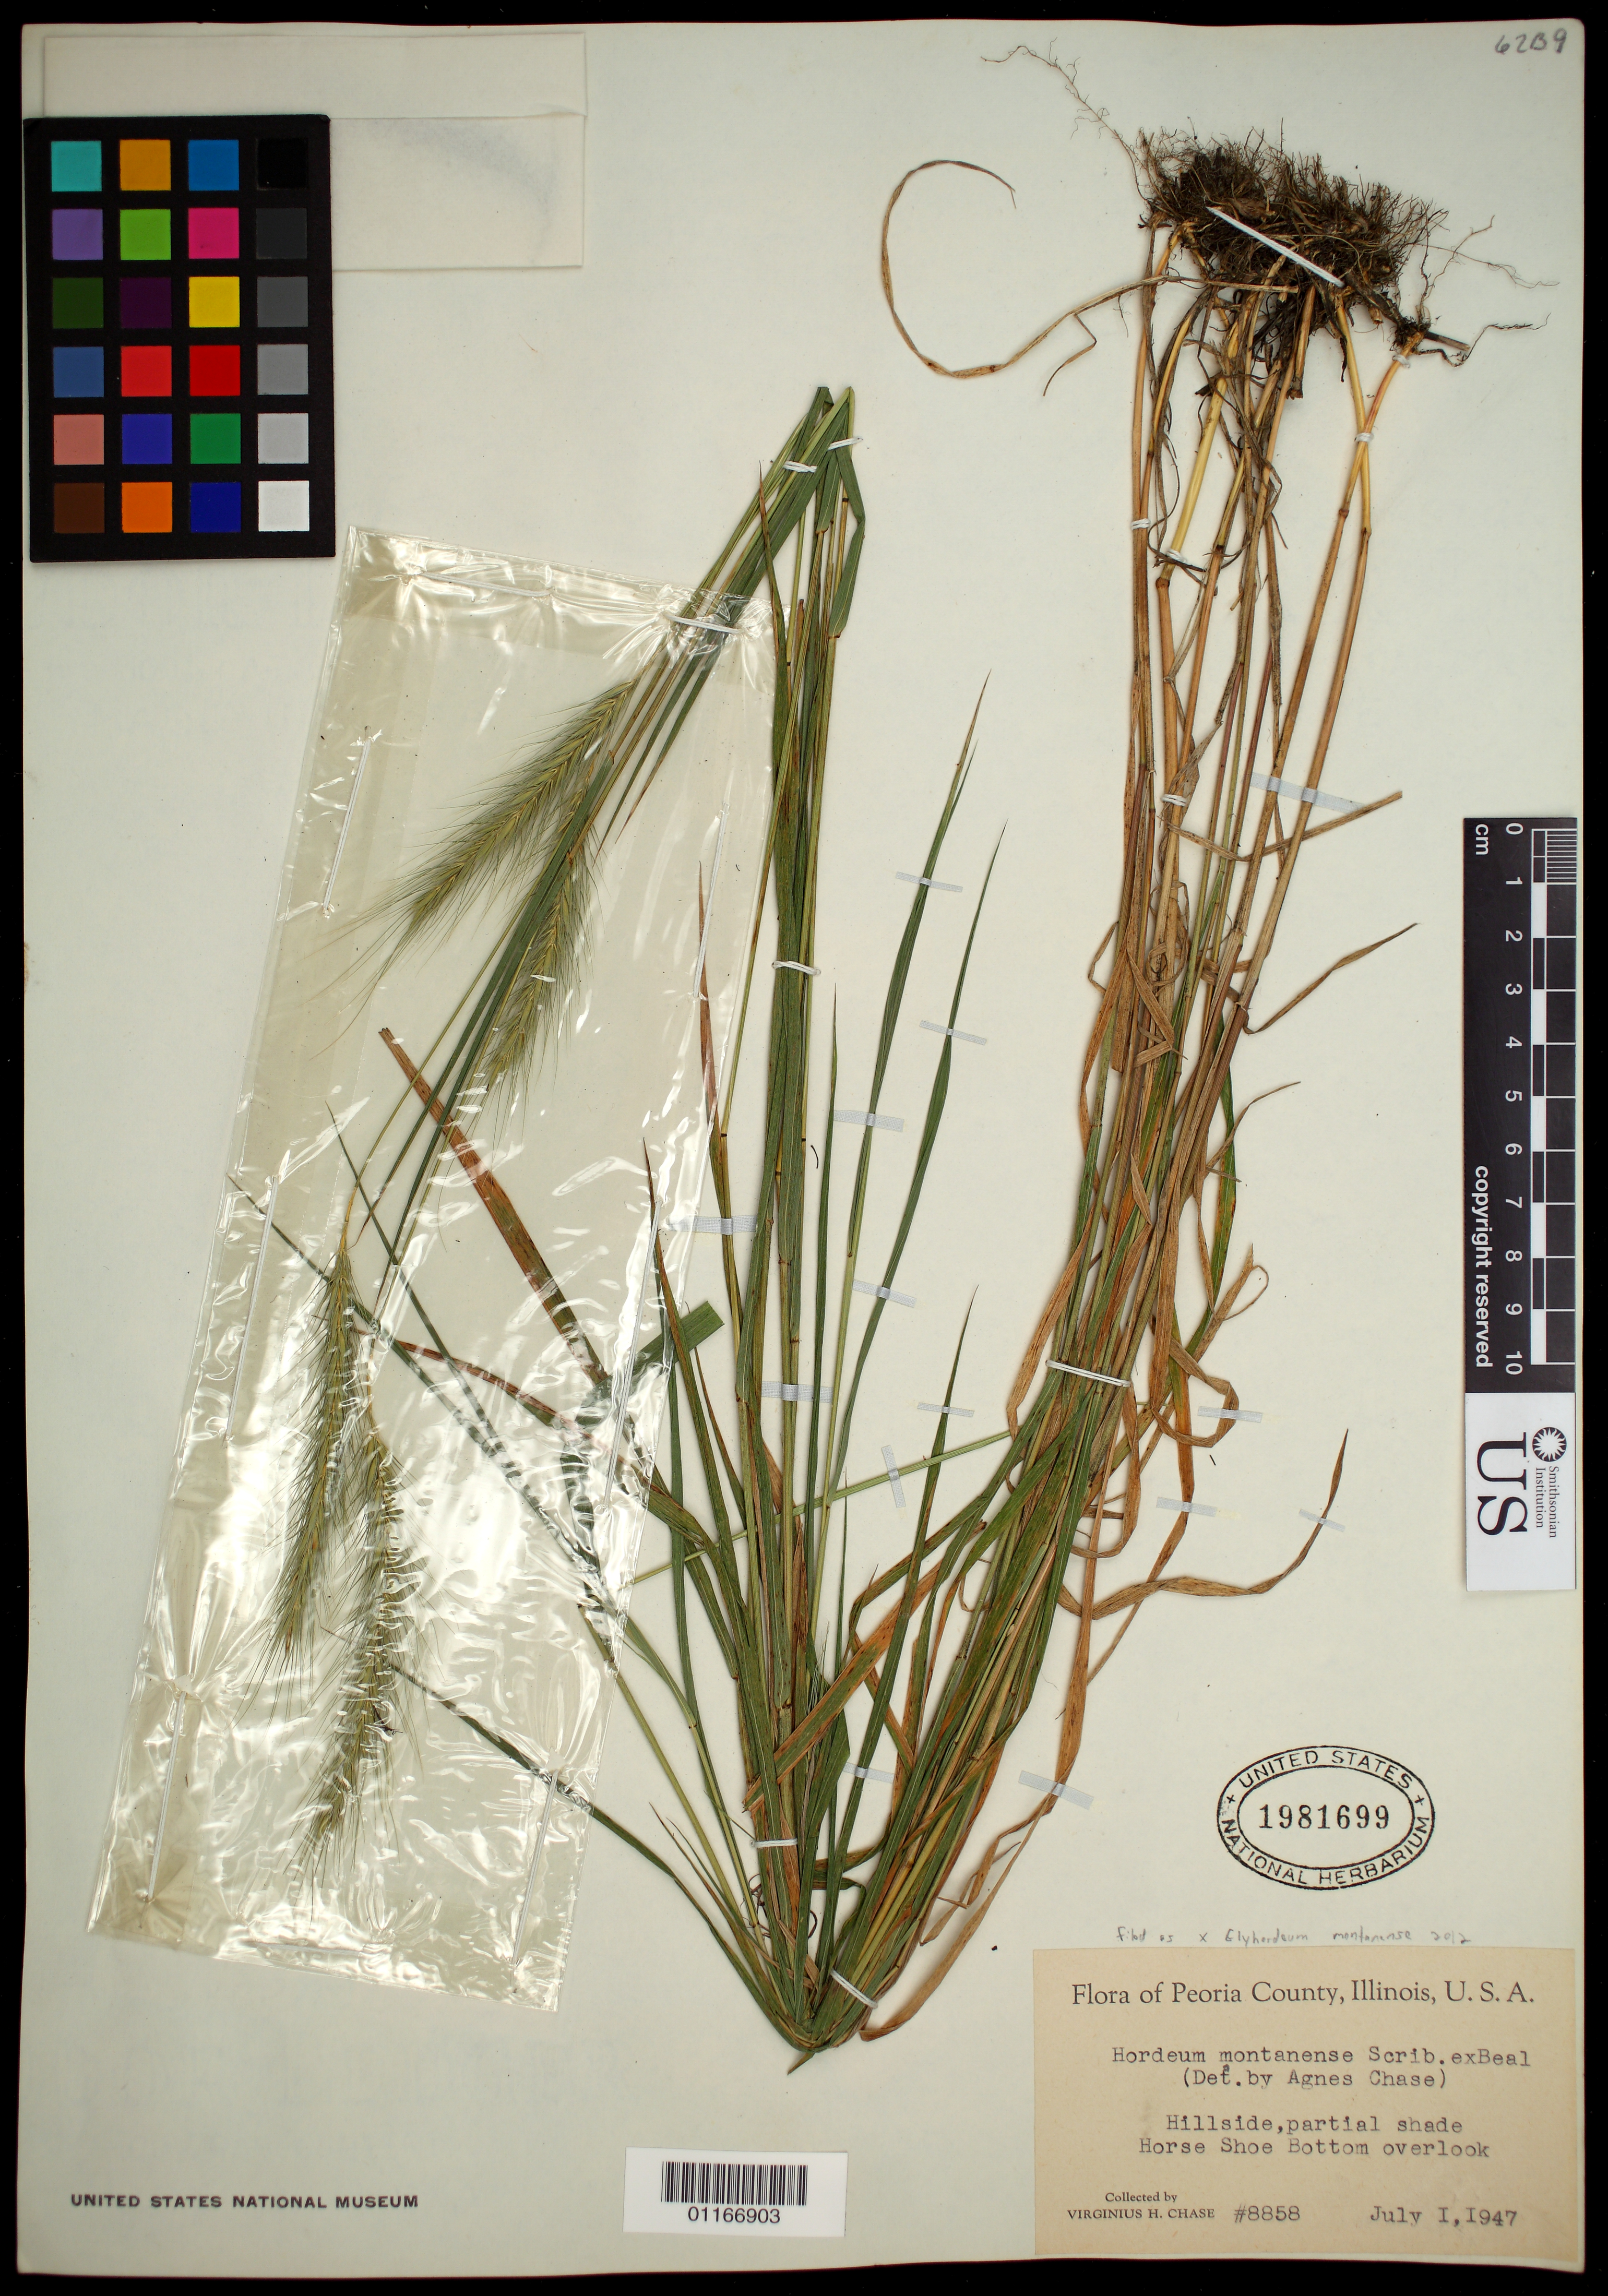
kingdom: Plantae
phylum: Tracheophyta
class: Liliopsida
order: Poales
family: Poaceae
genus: Elyhordeum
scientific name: x Elyhordeum montanense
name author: (Scribn. ex W.J. Beal) Bowden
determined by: Poaceae Reorganization Project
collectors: V. C. Chase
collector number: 8858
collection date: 1947-07-01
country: United States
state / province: Illinois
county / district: Peoria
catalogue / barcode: US 1981699